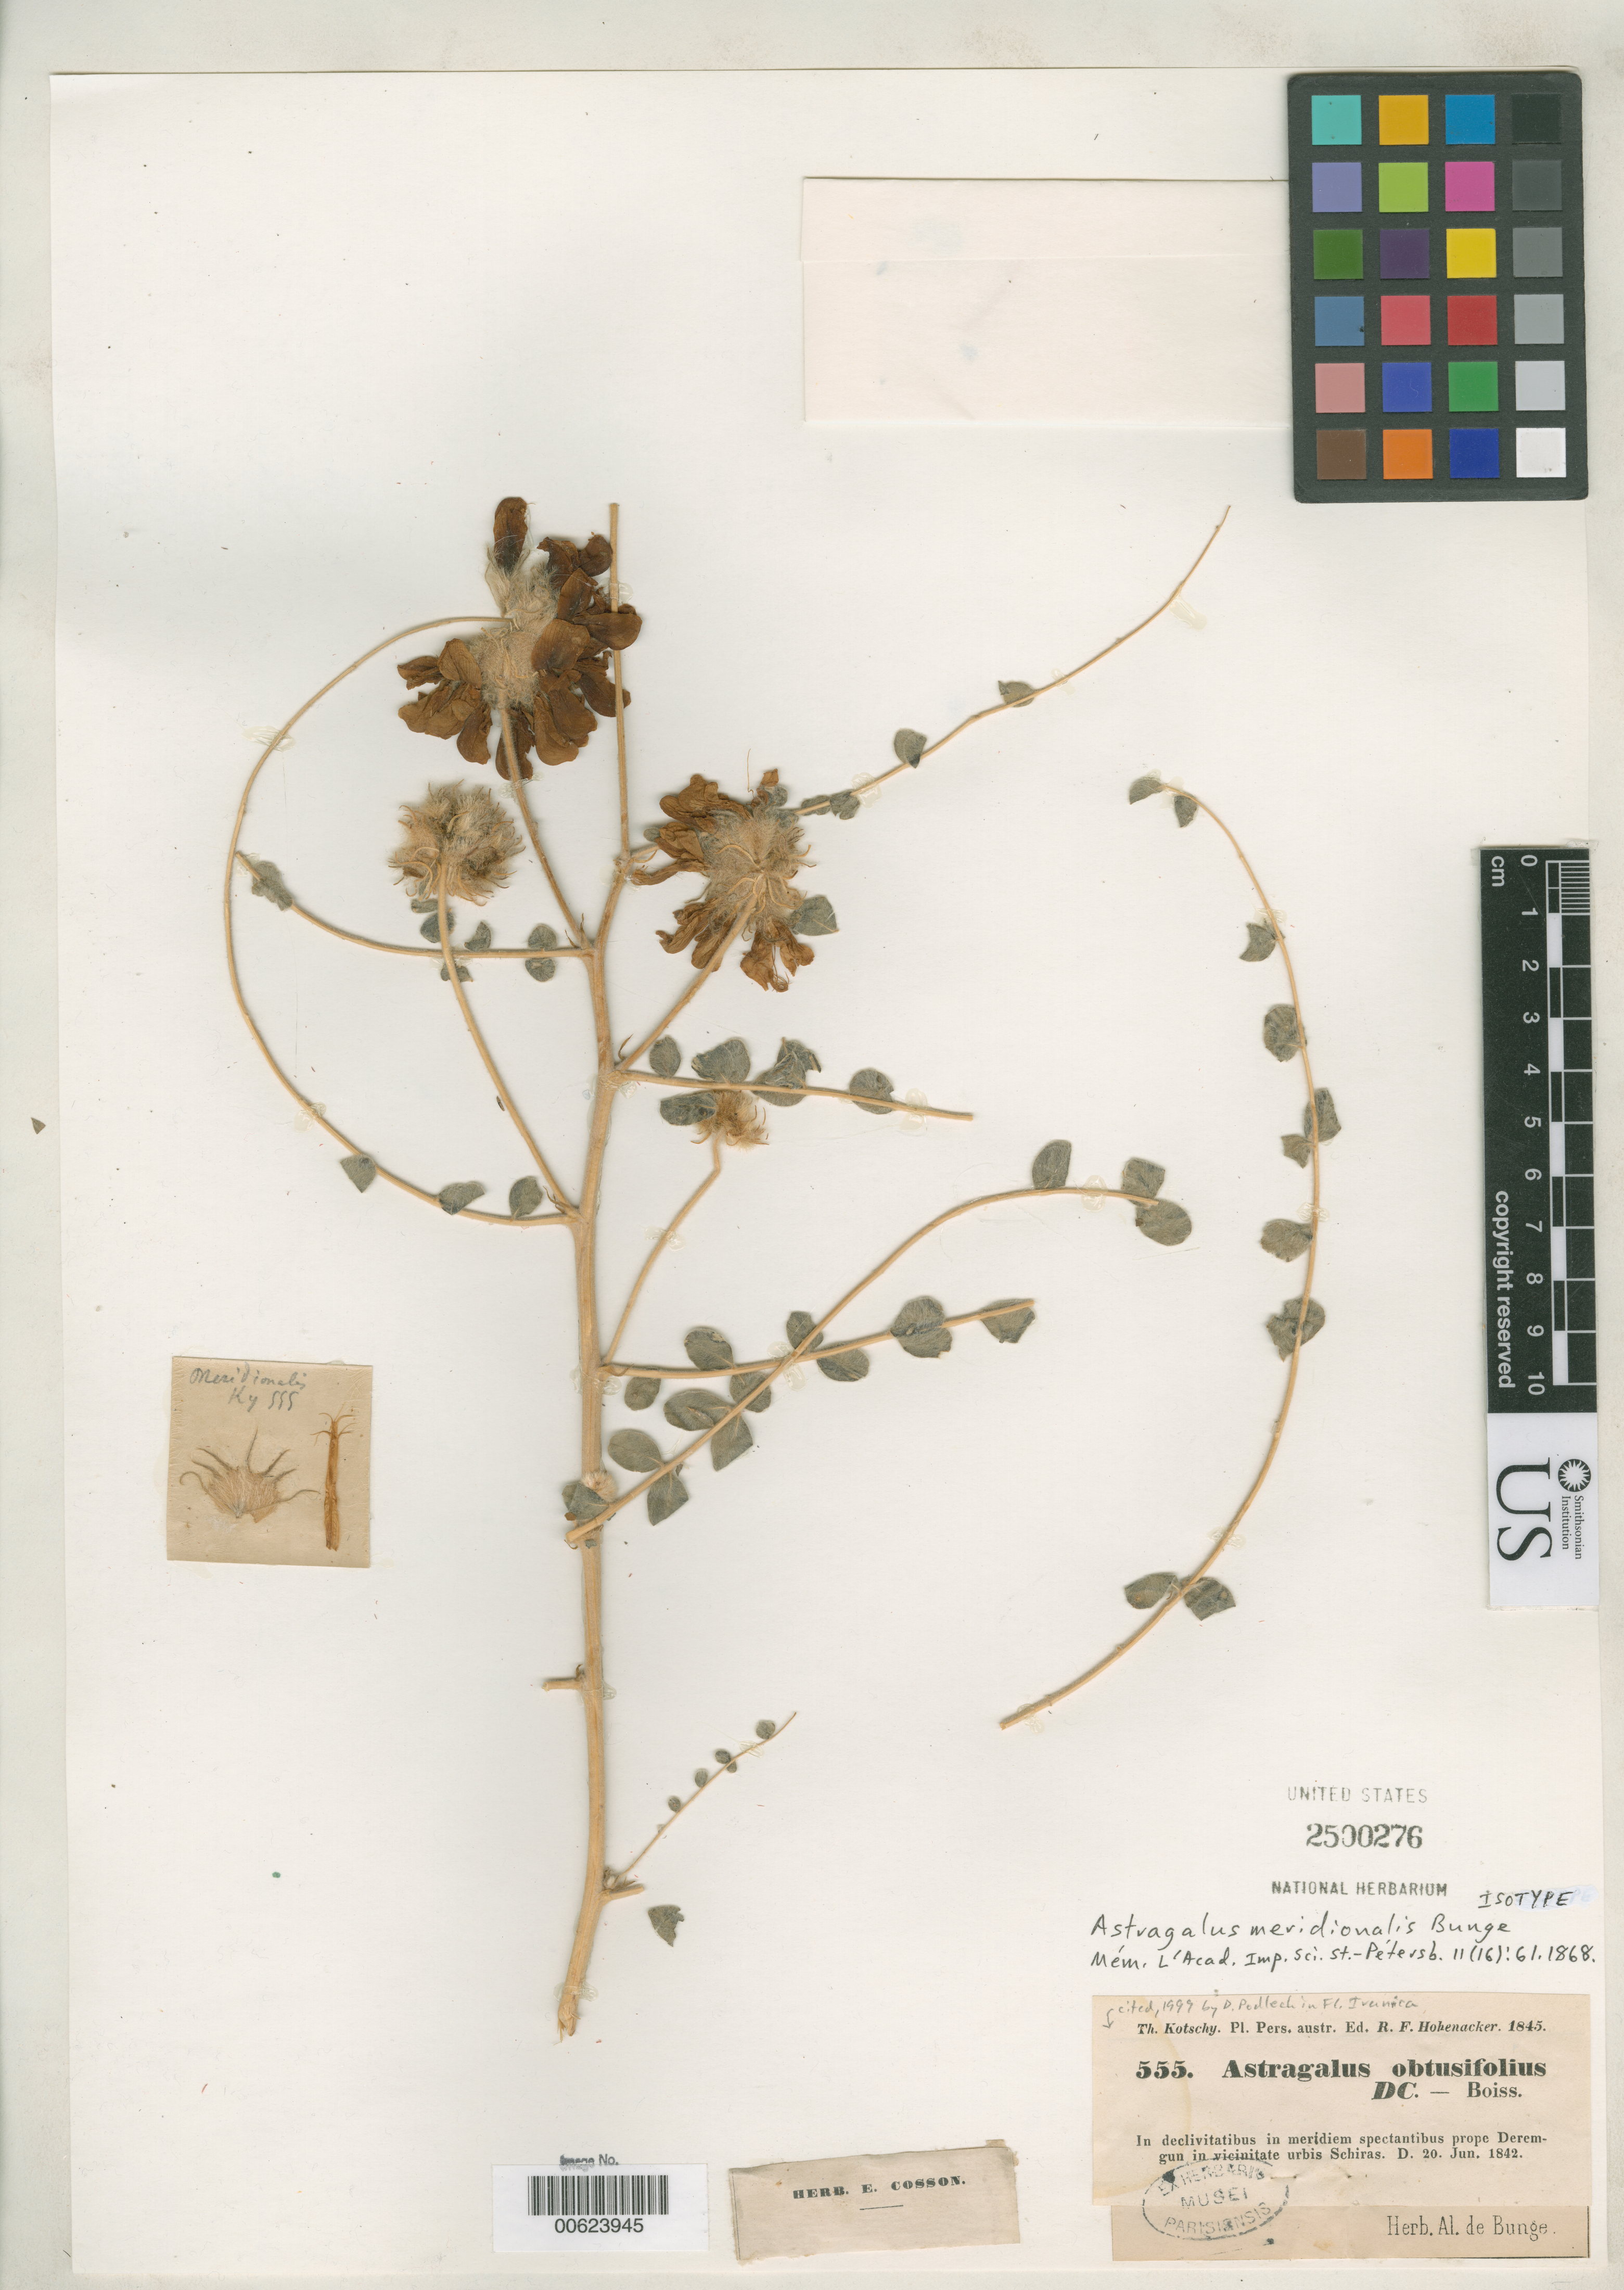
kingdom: Plantae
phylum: Tracheophyta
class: Magnoliopsida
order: Fabales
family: Fabaceae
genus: Astragalus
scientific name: Astragalus meridionalis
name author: Bunge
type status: Isotype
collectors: K. G. Kotschy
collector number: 555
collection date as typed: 20 Jun 1842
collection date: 1842-06-20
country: Iran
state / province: Fars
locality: In Declivitatibus in Meridiem spectantibus prope Deremgun in vicinitate urbis Schiras.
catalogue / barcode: US 2500276